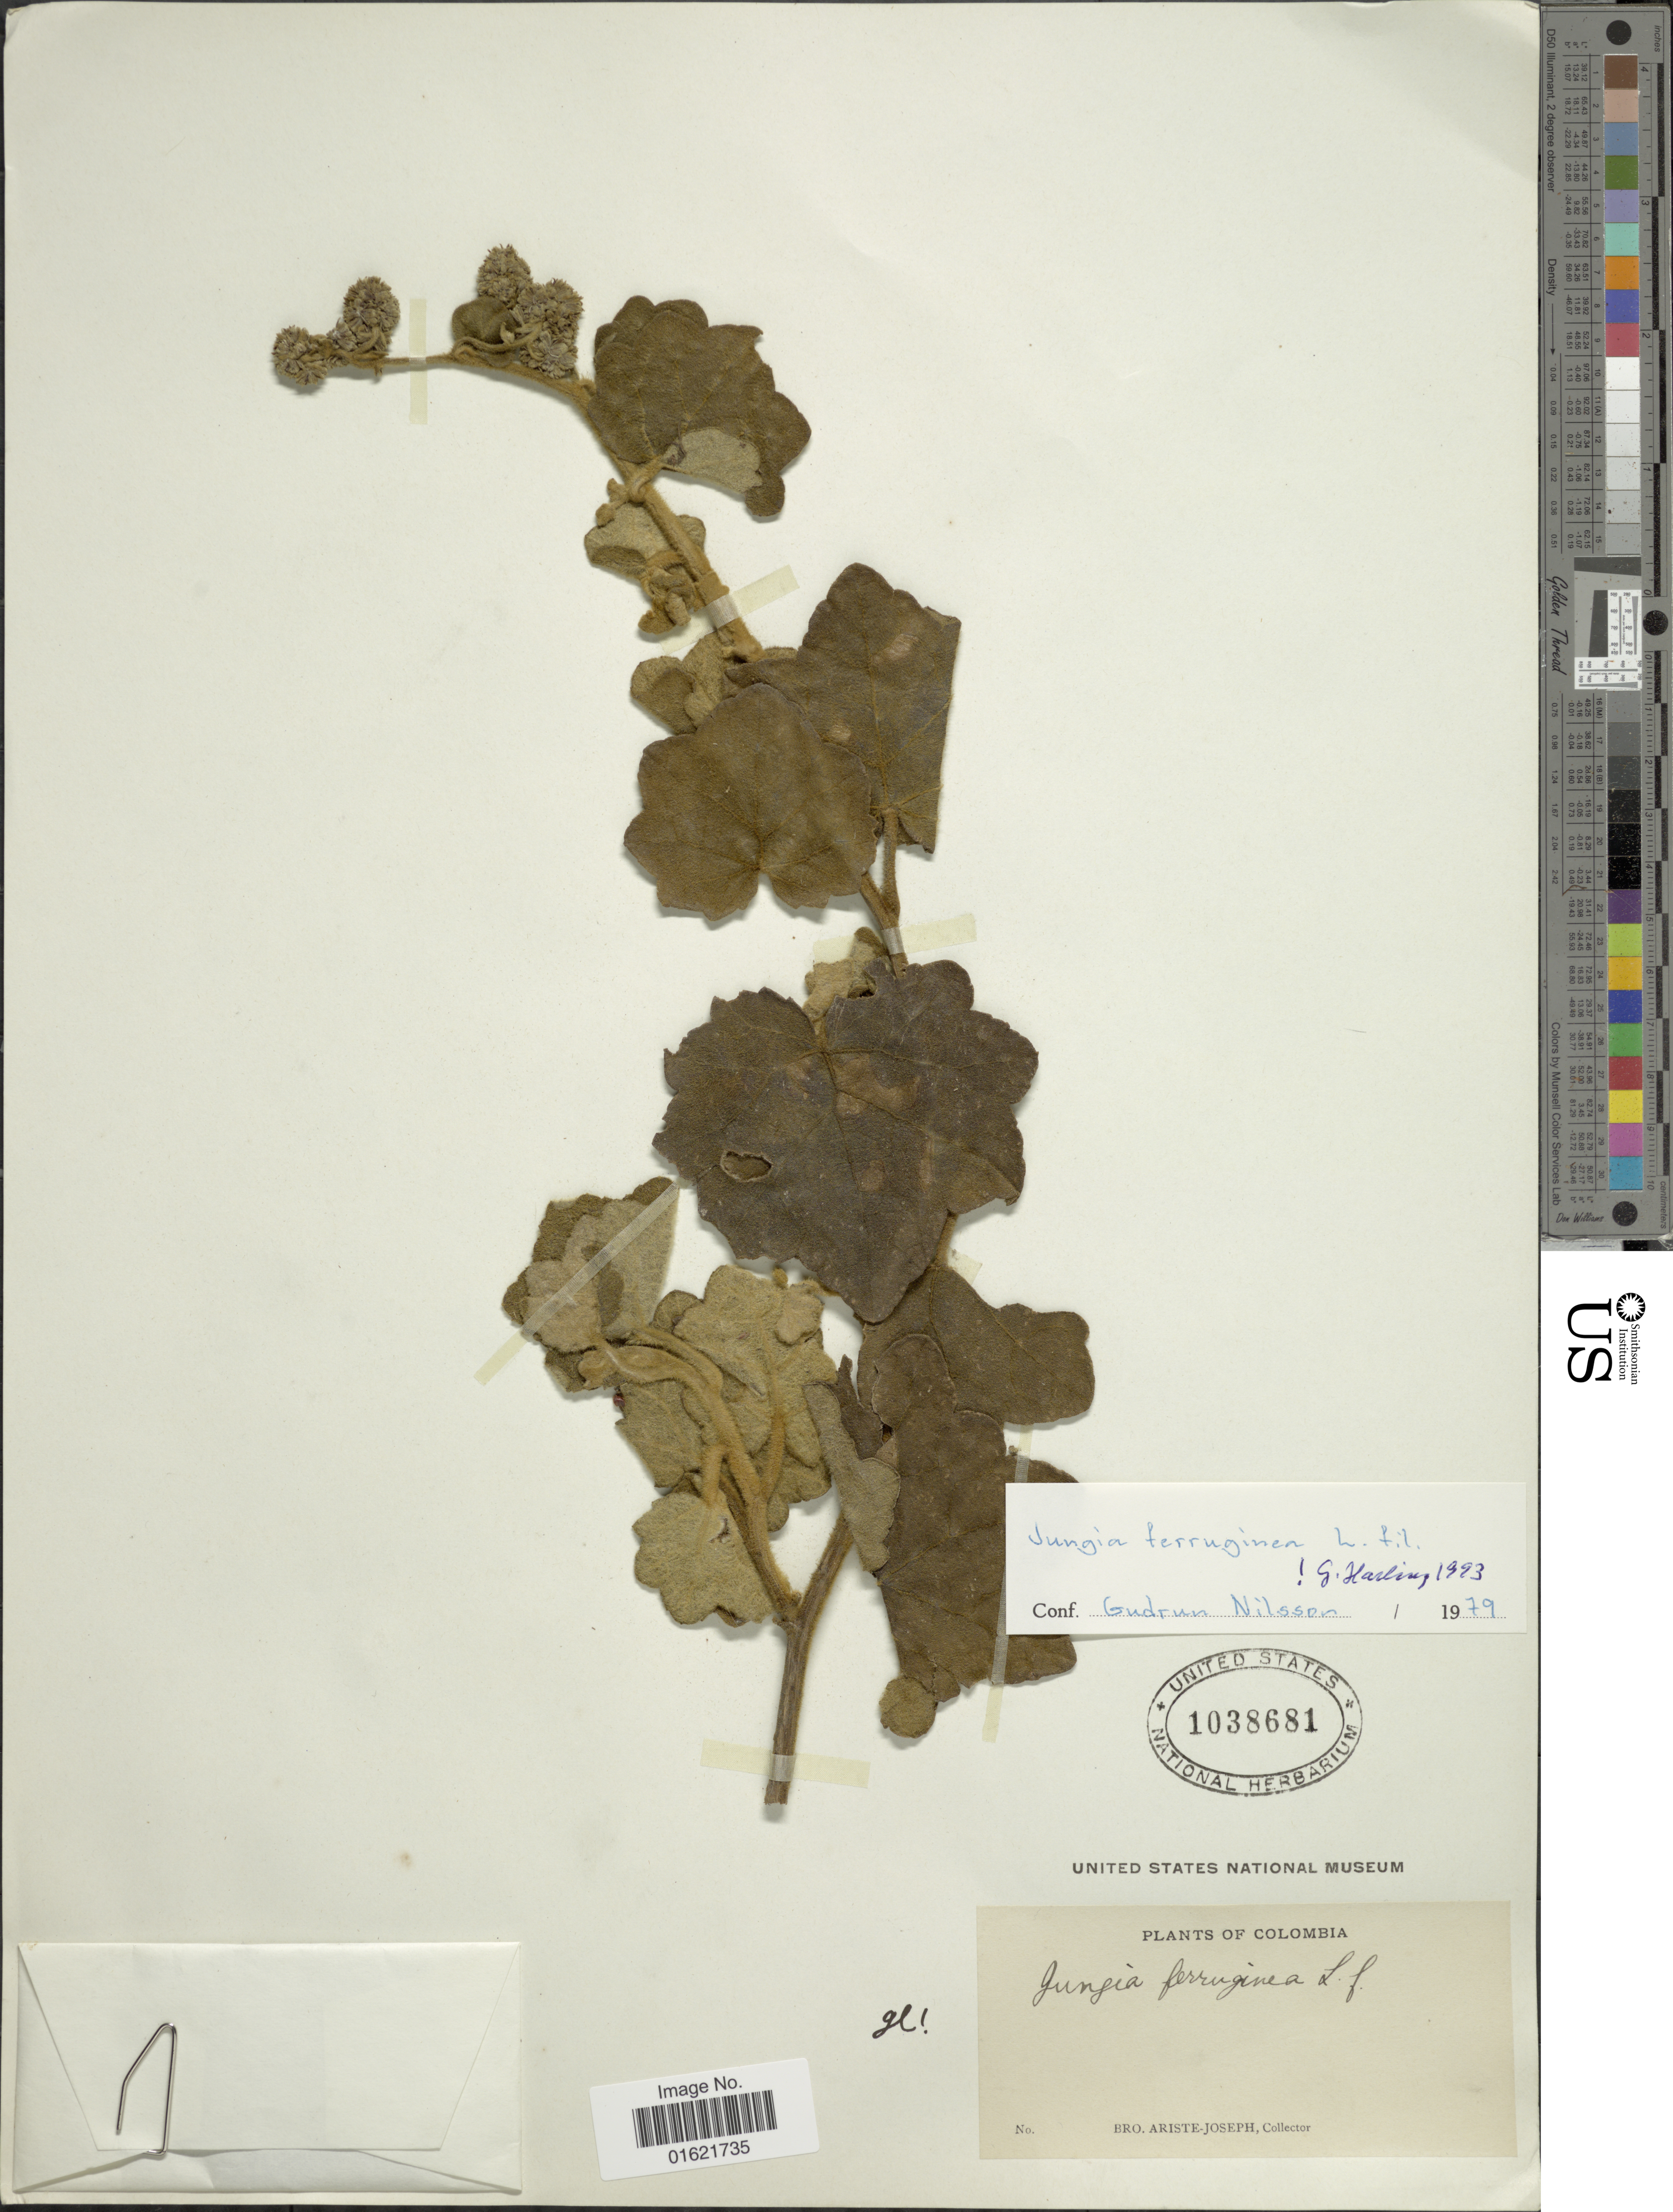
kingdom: Plantae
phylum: Tracheophyta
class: Magnoliopsida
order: Asterales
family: Asteraceae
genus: Jungia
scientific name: Jungia ferruginea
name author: L. f.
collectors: Bro. Ariste-Joseph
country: Colombia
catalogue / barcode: US 1038681